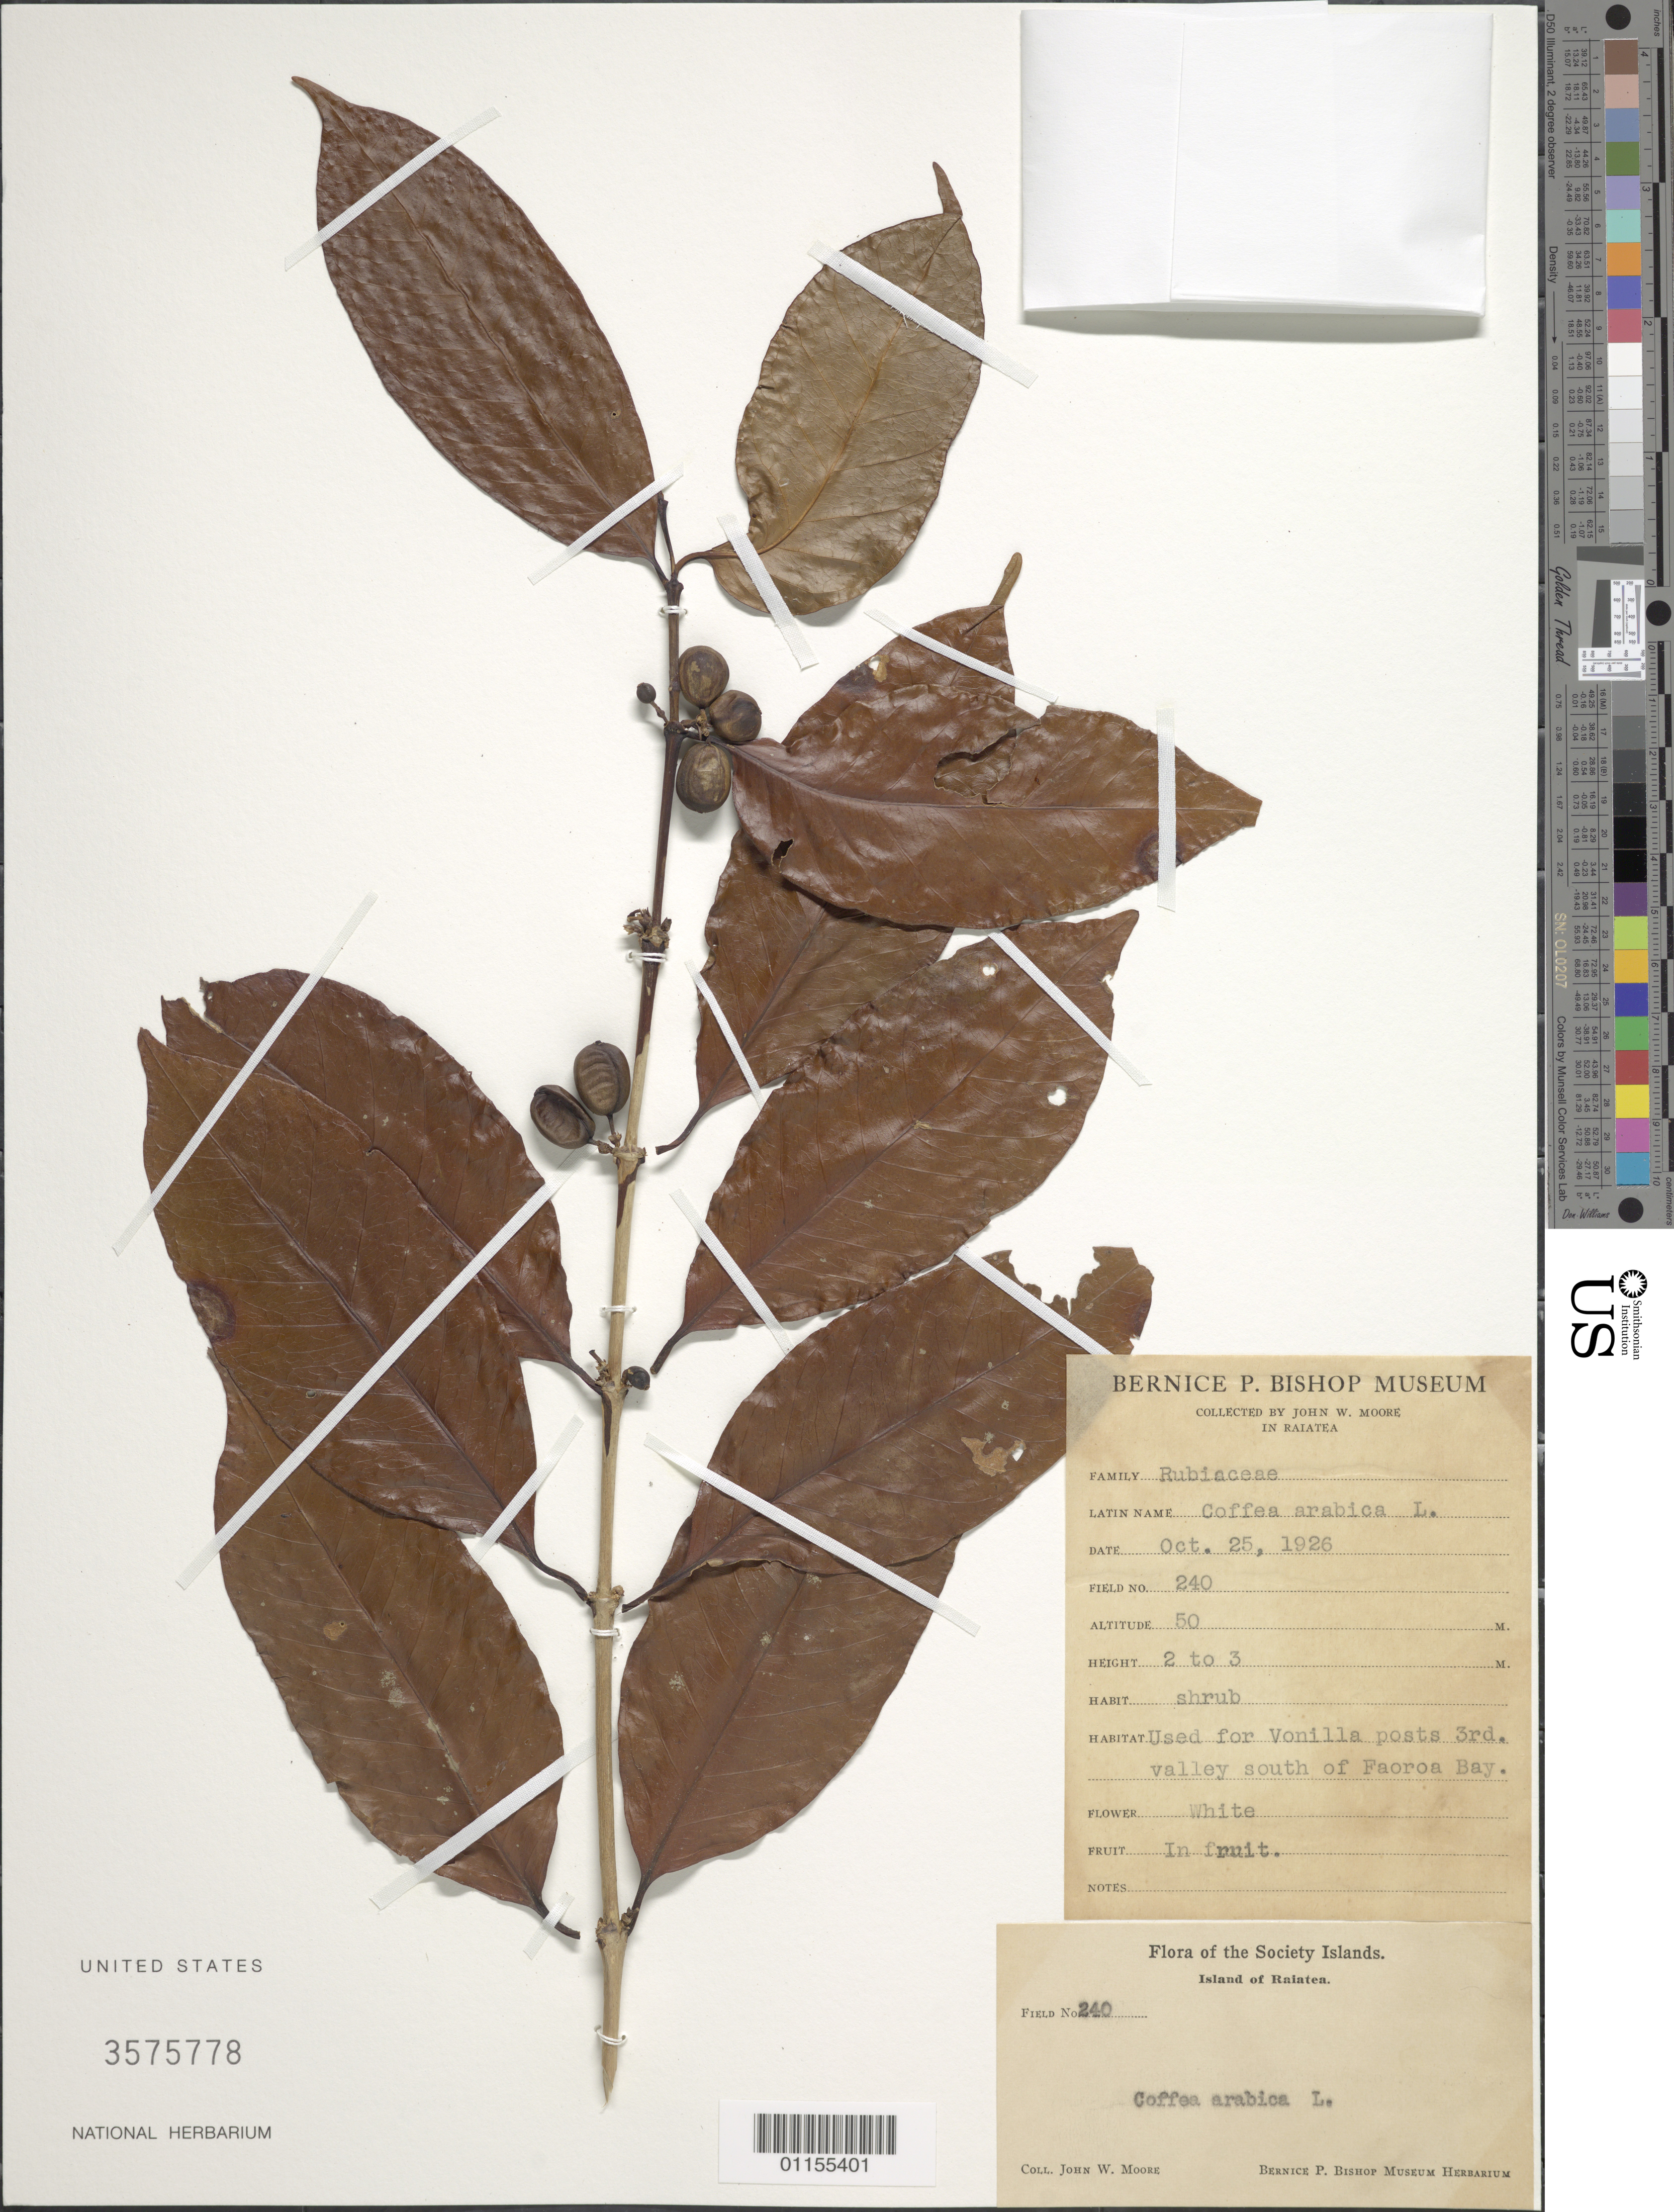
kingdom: Plantae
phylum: Tracheophyta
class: Magnoliopsida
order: Gentianales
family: Rubiaceae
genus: Coffea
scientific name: Coffea arabica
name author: L.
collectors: J. Moore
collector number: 240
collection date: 1926-10-25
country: French Polynesia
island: Raiatea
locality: The Society Islands, Island of Raiatea, Used for Vonilla posts 3rd valley south of Faoroa Bay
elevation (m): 50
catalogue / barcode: US 3575778